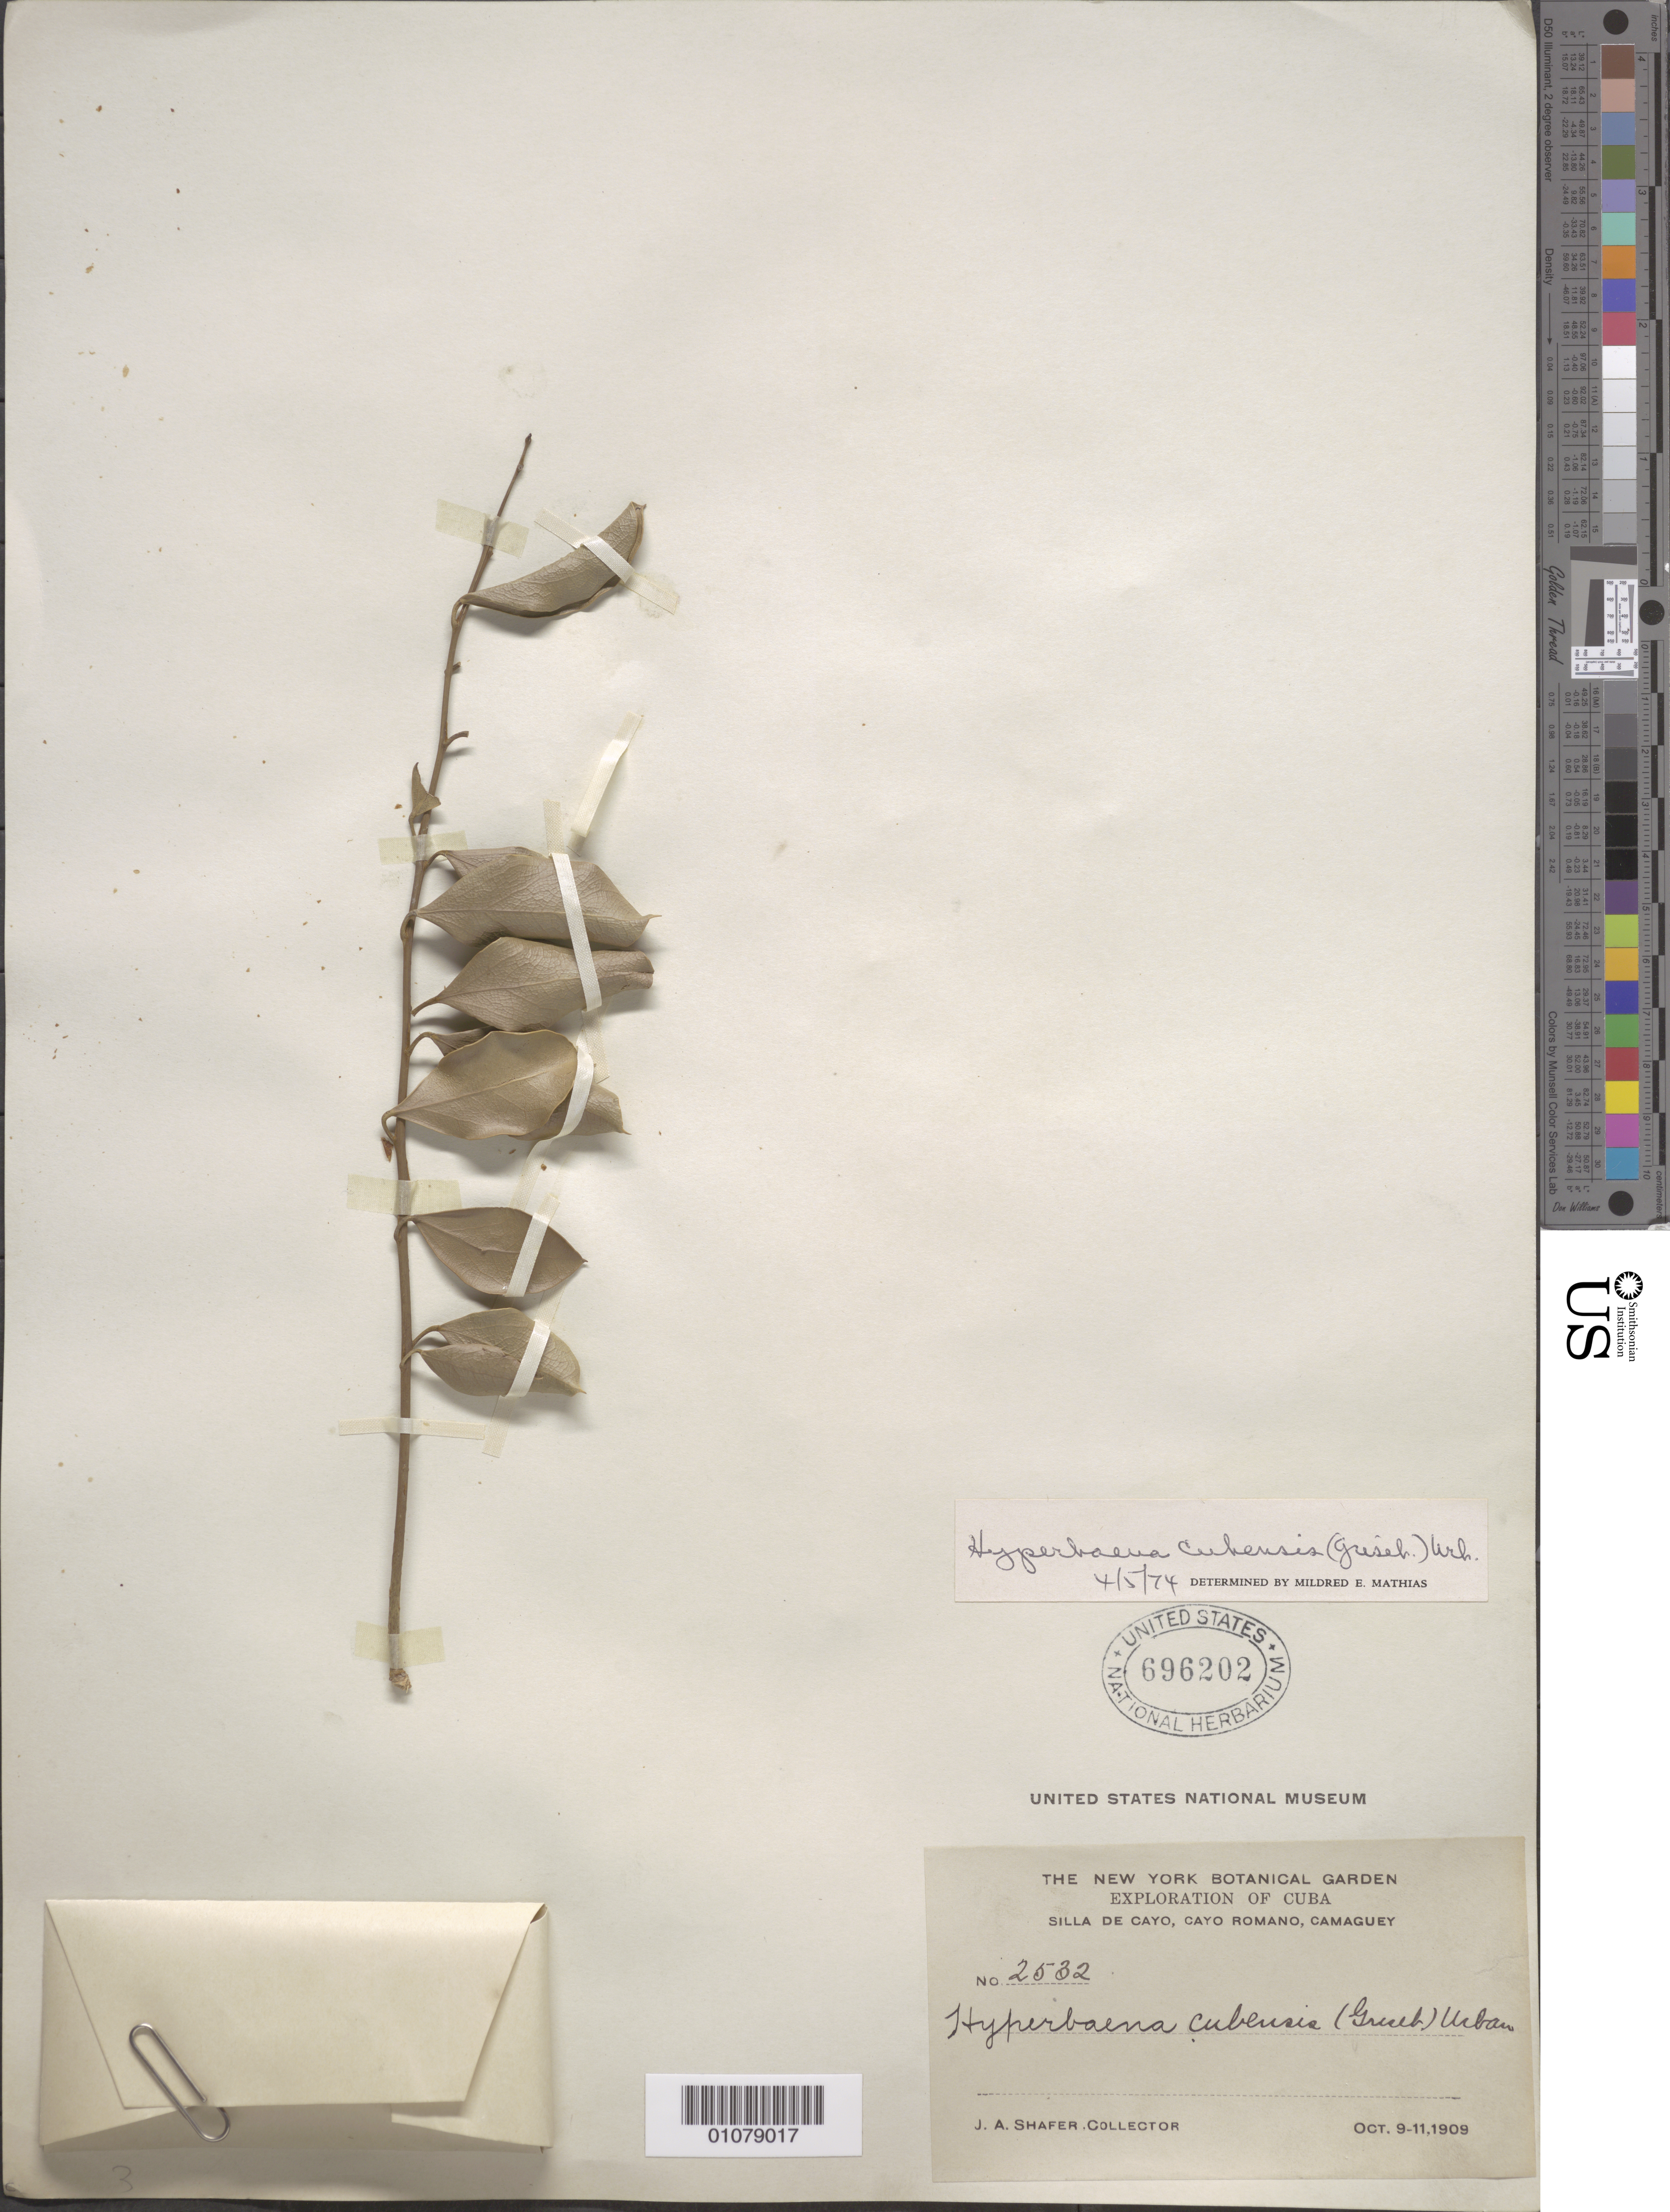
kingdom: Plantae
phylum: Tracheophyta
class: Magnoliopsida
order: Ranunculales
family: Menispermaceae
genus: Hyperbaena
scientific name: Hyperbaena cubensis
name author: (Griseb.) Urb.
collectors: J. A. Shafer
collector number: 2532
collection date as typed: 09 Oct 1909 to 11 Oct 1909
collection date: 1909-10-09/1909-10-11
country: Cuba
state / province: Camagüey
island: Cuba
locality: Silla de Cayo, Cayo Romano, Camaguey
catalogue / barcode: US 696202